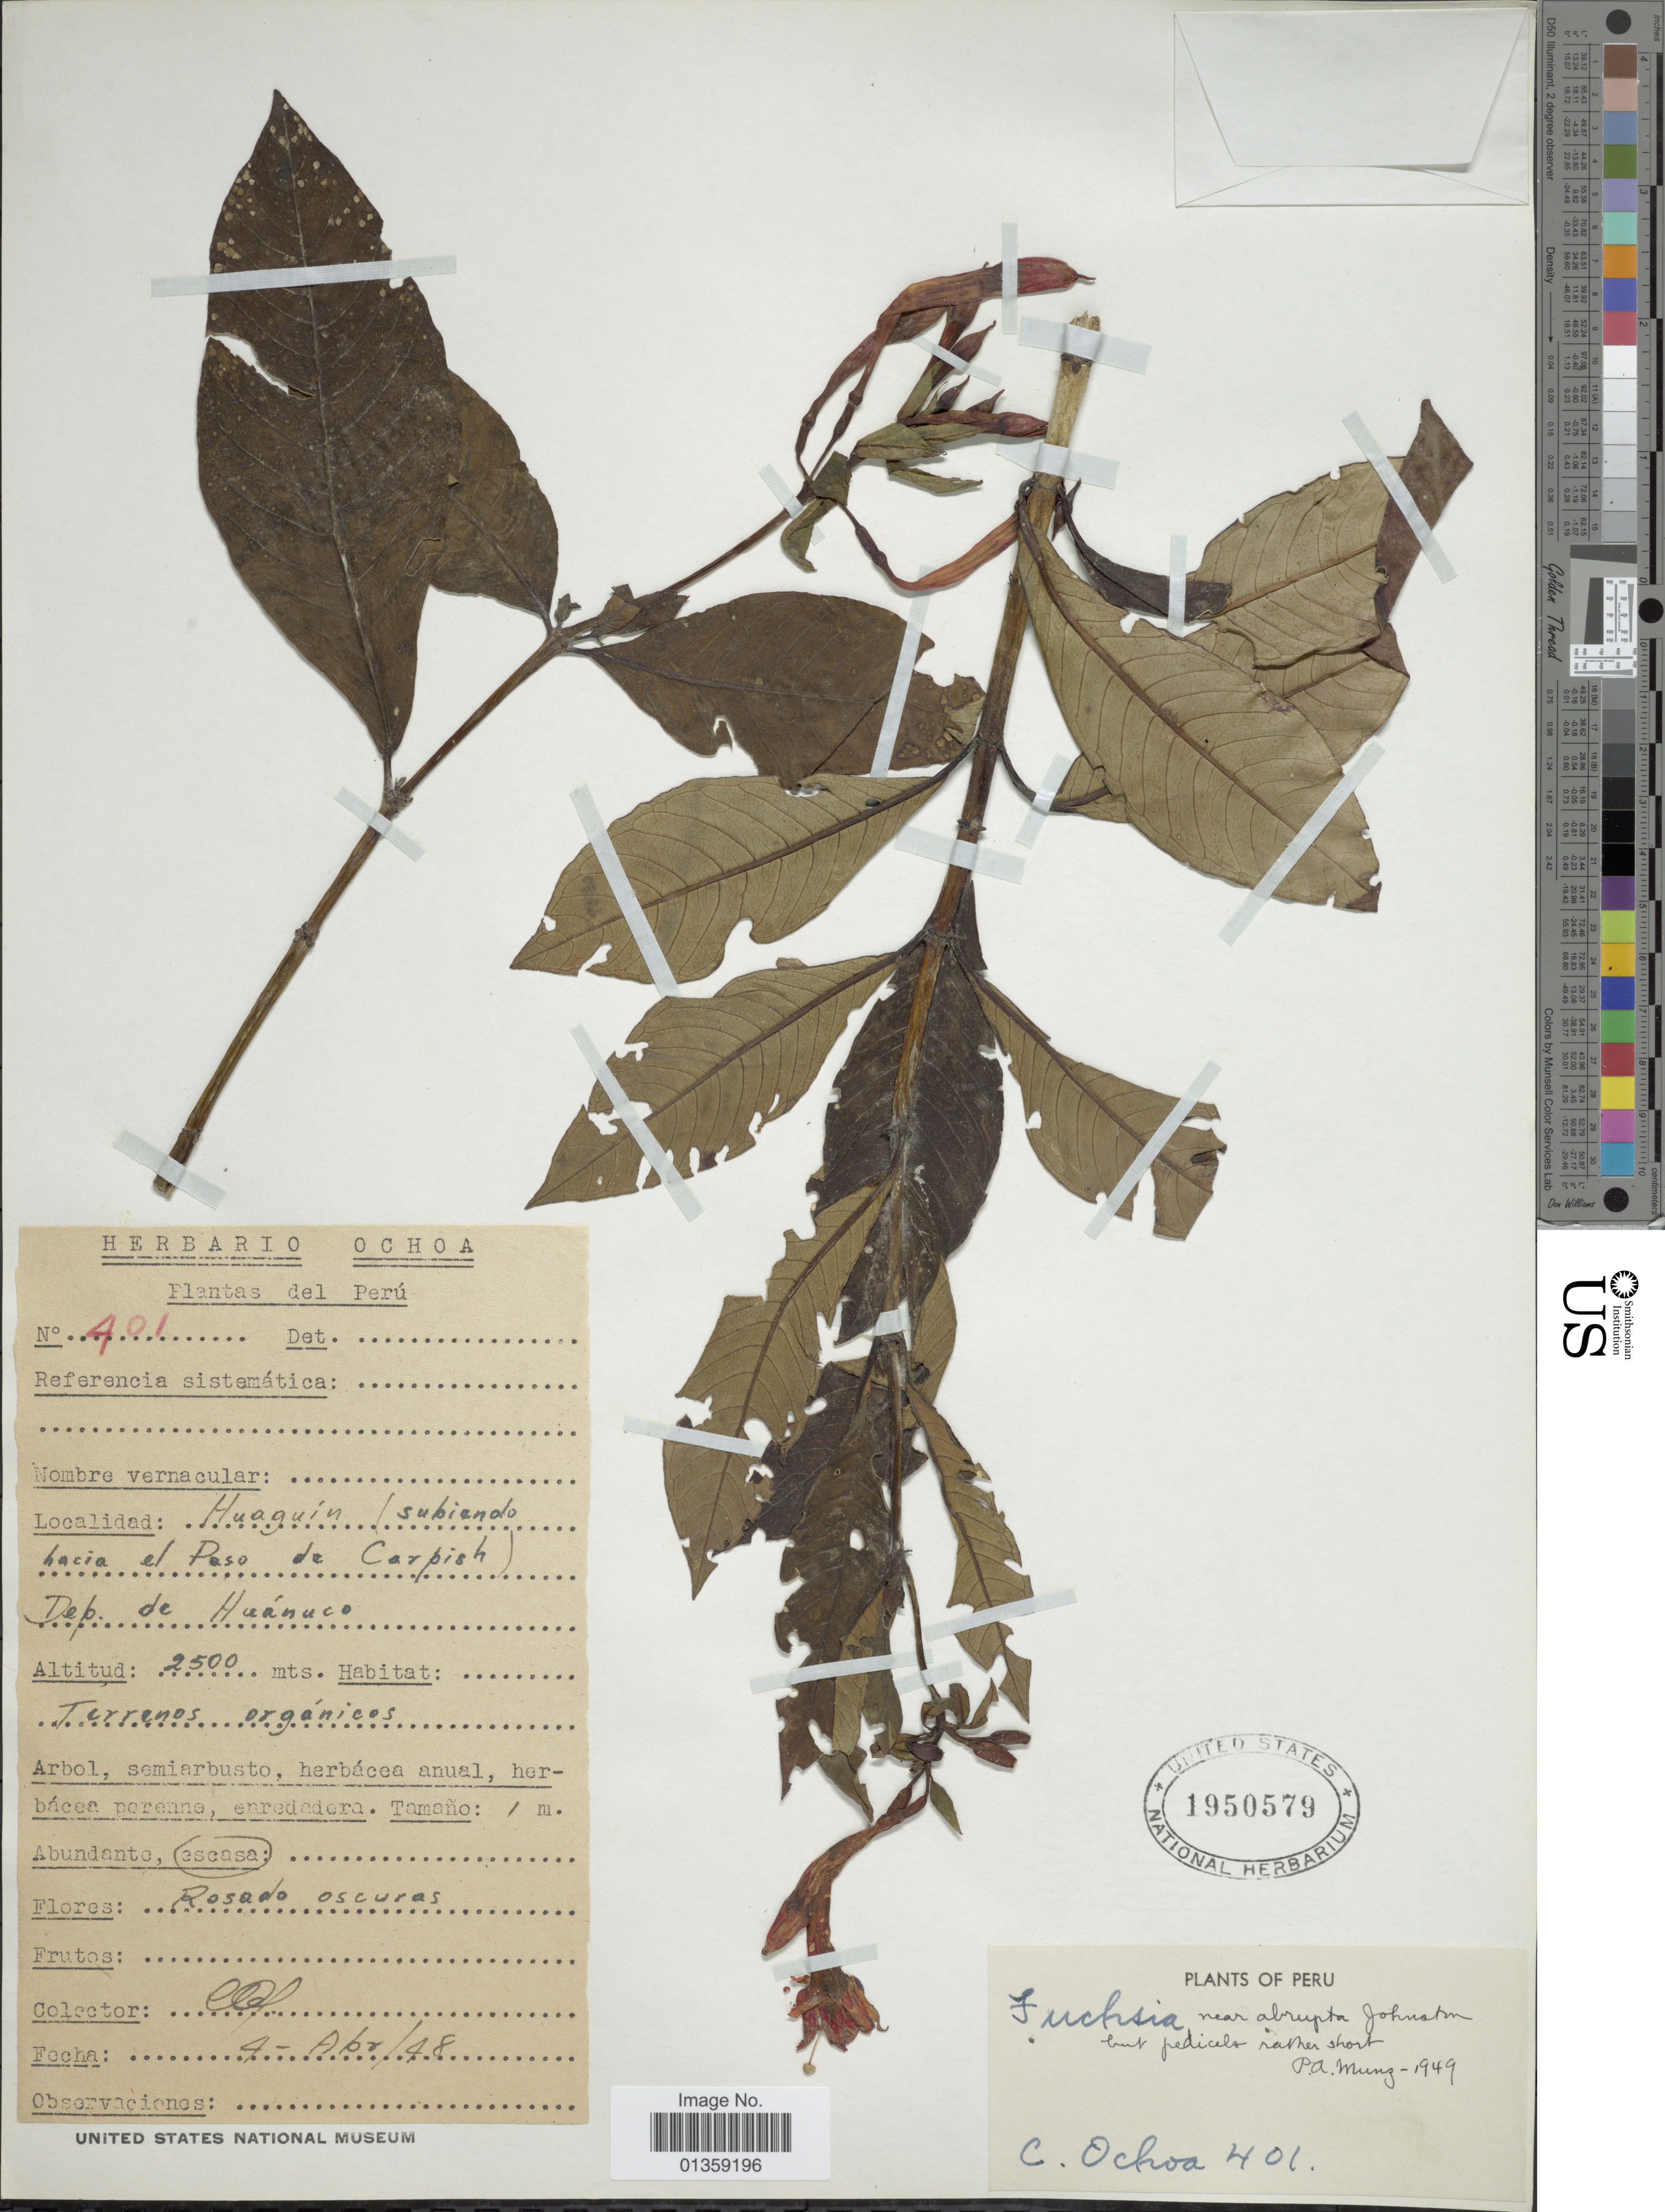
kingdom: Plantae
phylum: Tracheophyta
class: Magnoliopsida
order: Myrtales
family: Onagraceae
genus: Fuchsia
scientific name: Fuchsia abrupta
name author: I.M. Johnst.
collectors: C. Ochoa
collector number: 401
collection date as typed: Transcribed d/m/y: 4/4/48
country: Peru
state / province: Huánuco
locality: Huaguin (subiendo hacia el Paso de Carpish)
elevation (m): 2500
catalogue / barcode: US 1950579